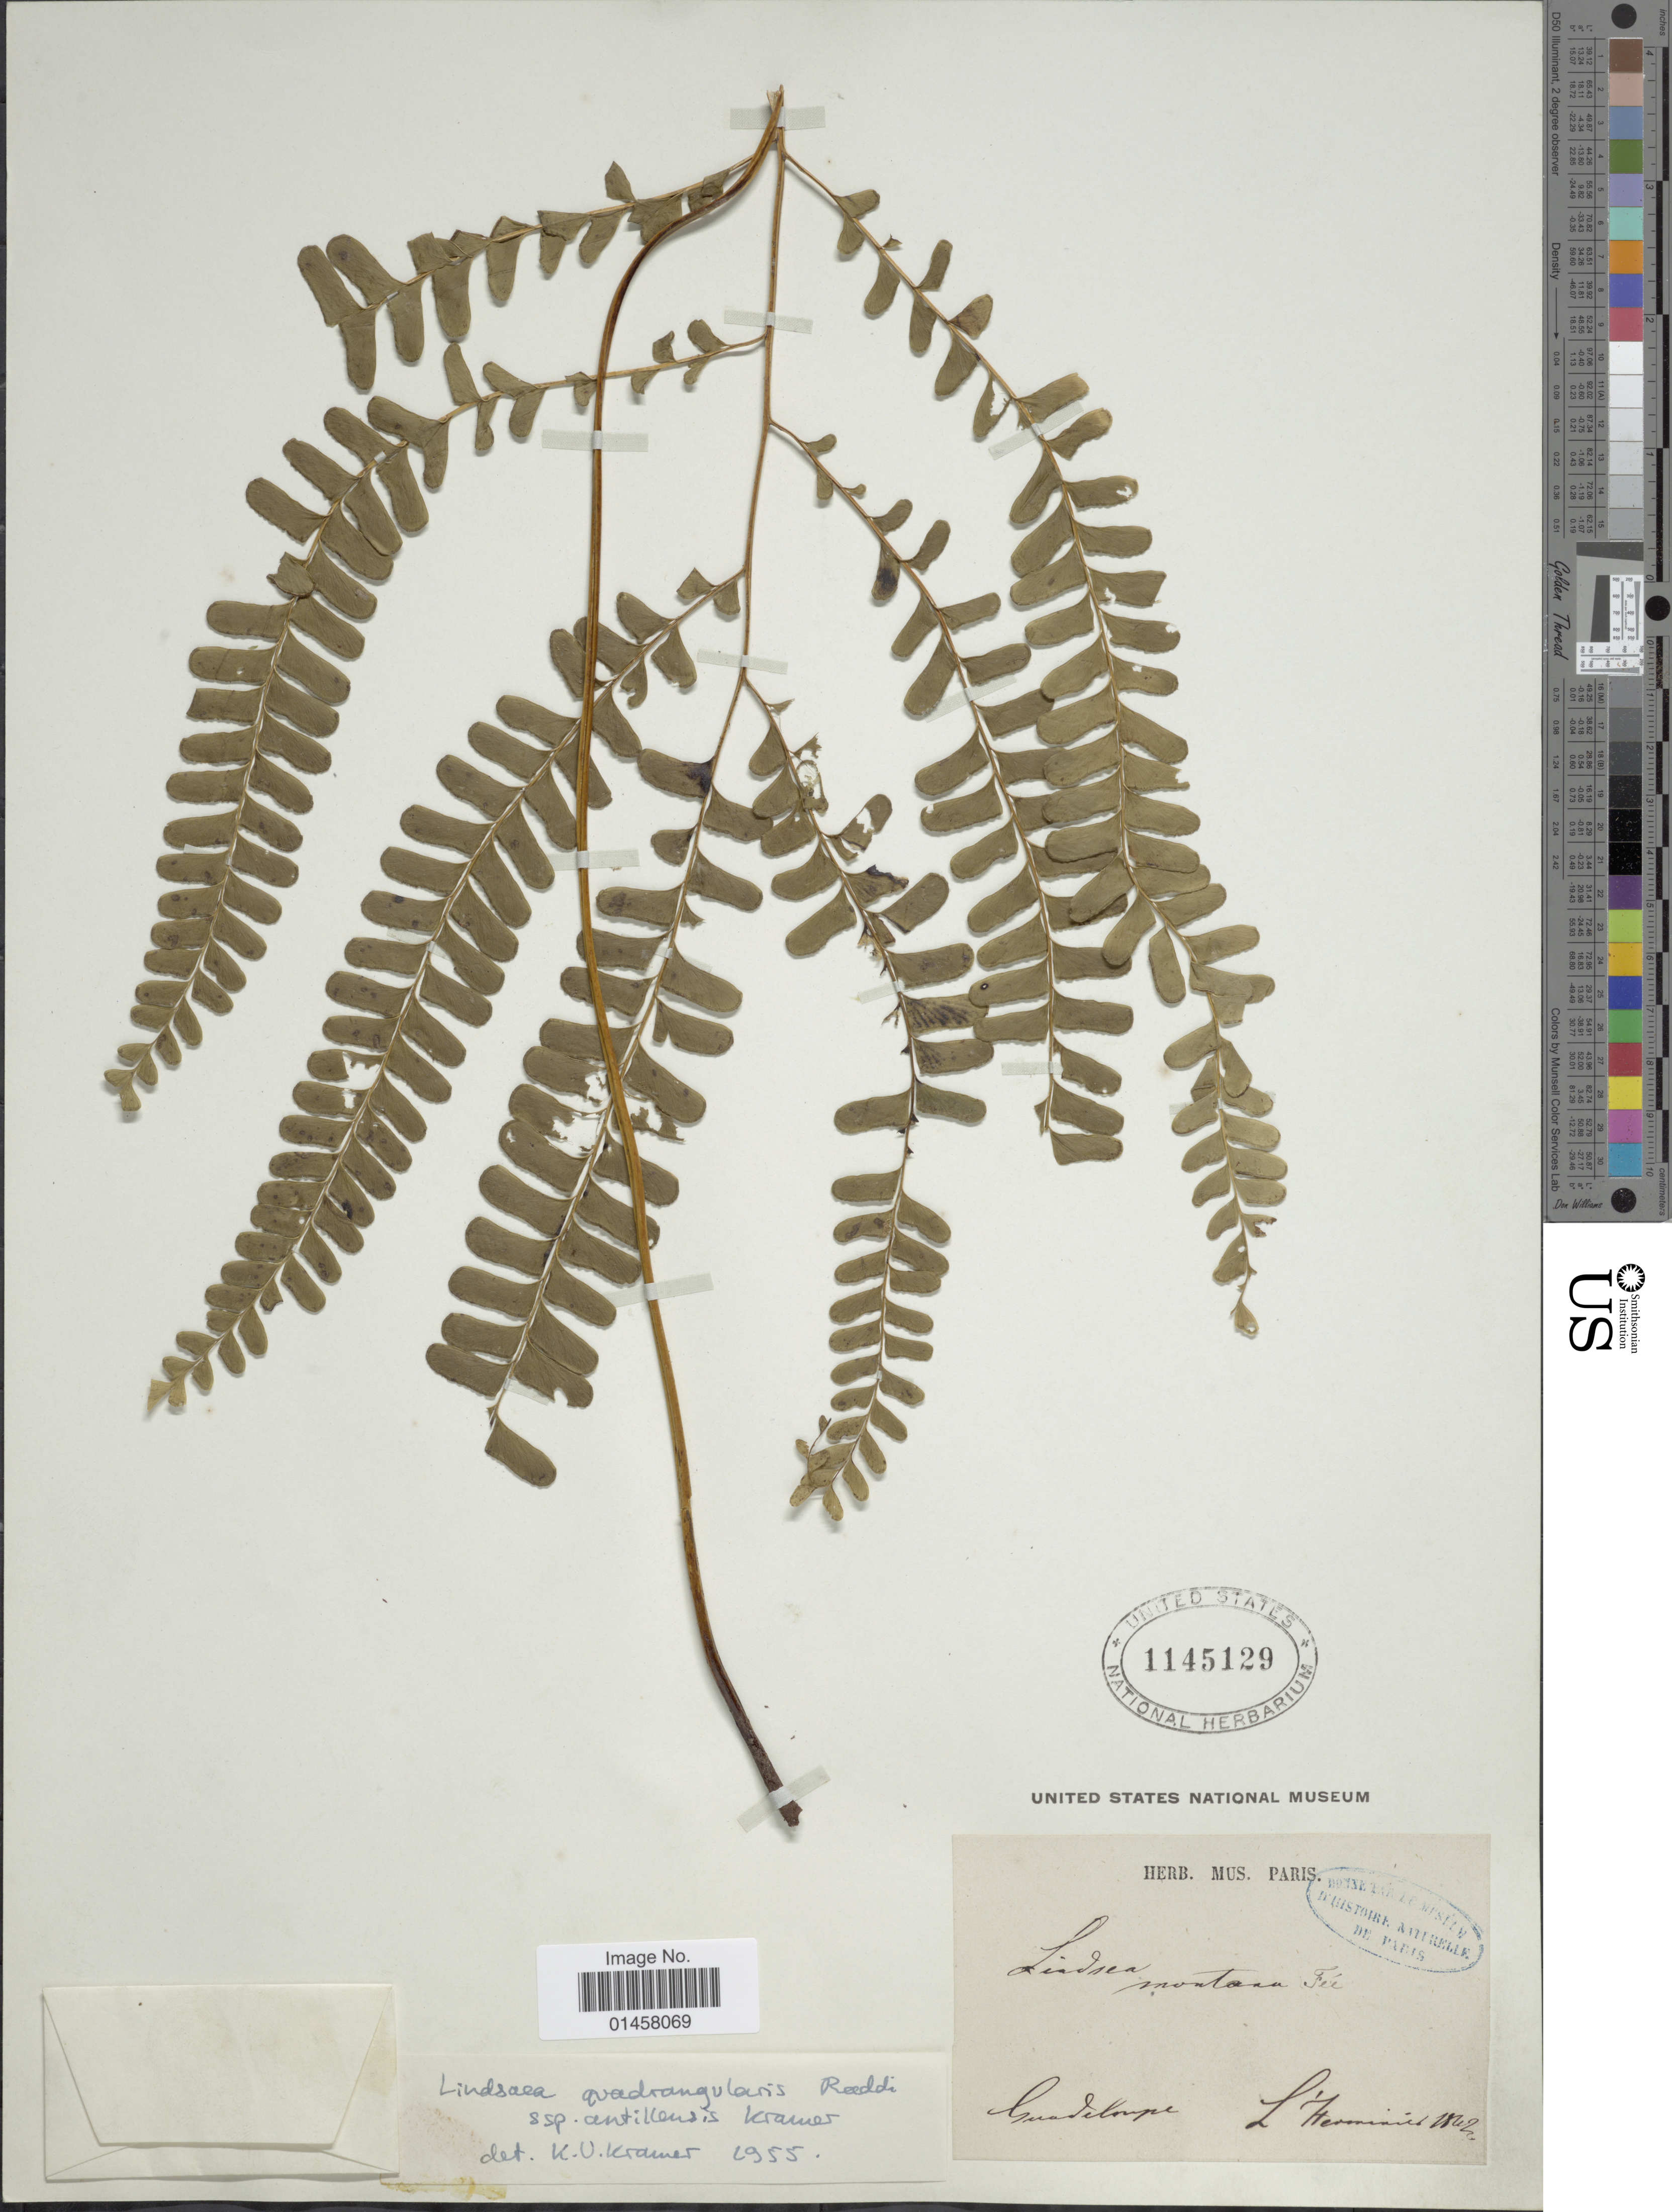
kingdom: Plantae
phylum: Tracheophyta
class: Polypodiopsida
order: Polypodiales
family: Lindsaeaceae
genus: Lindsaea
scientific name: Lindsaea quadrangularis subsp. antillensis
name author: K.U. Kramer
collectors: -. L'Herminier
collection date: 1862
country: Guadeloupe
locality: Guadeloupe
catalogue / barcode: US 1145129